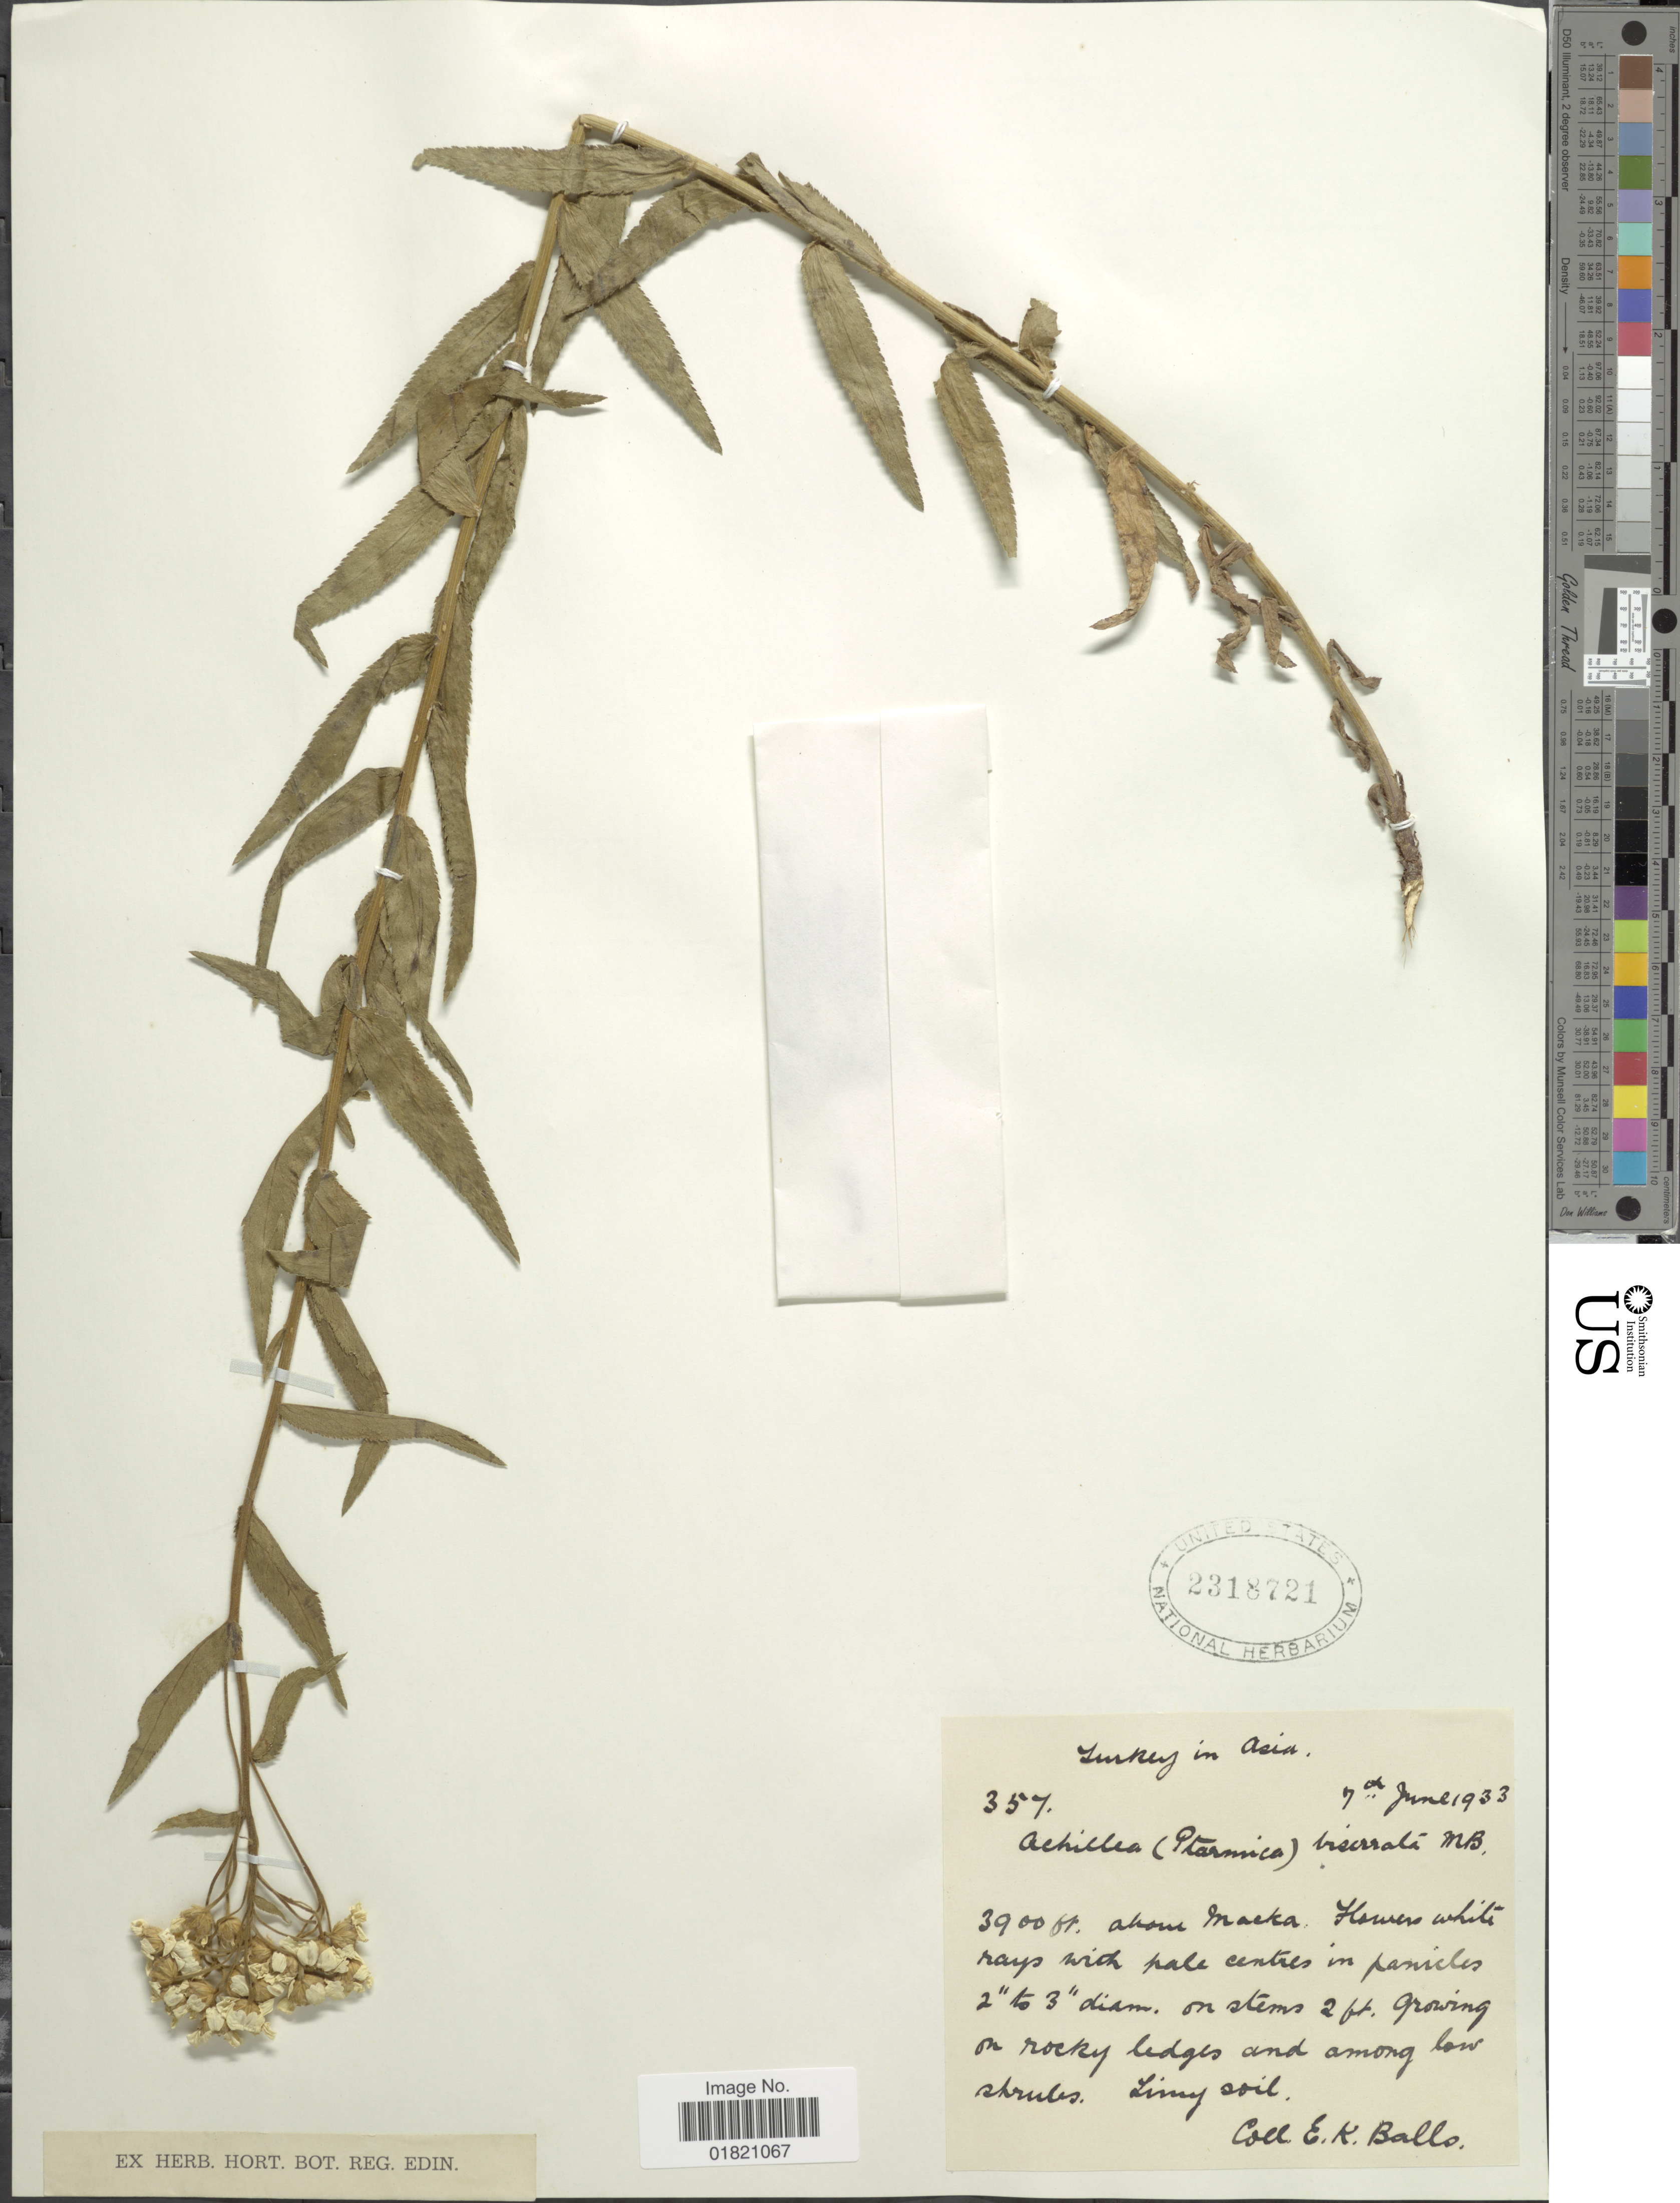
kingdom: Plantae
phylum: Tracheophyta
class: Magnoliopsida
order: Asterales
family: Asteraceae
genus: Achillea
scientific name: Achillea biserrata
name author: M. Bieb.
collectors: E. K. Balls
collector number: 357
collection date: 1933-06-07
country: Turkey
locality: Above Macka [interpreted]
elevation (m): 1189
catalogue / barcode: US 2318721